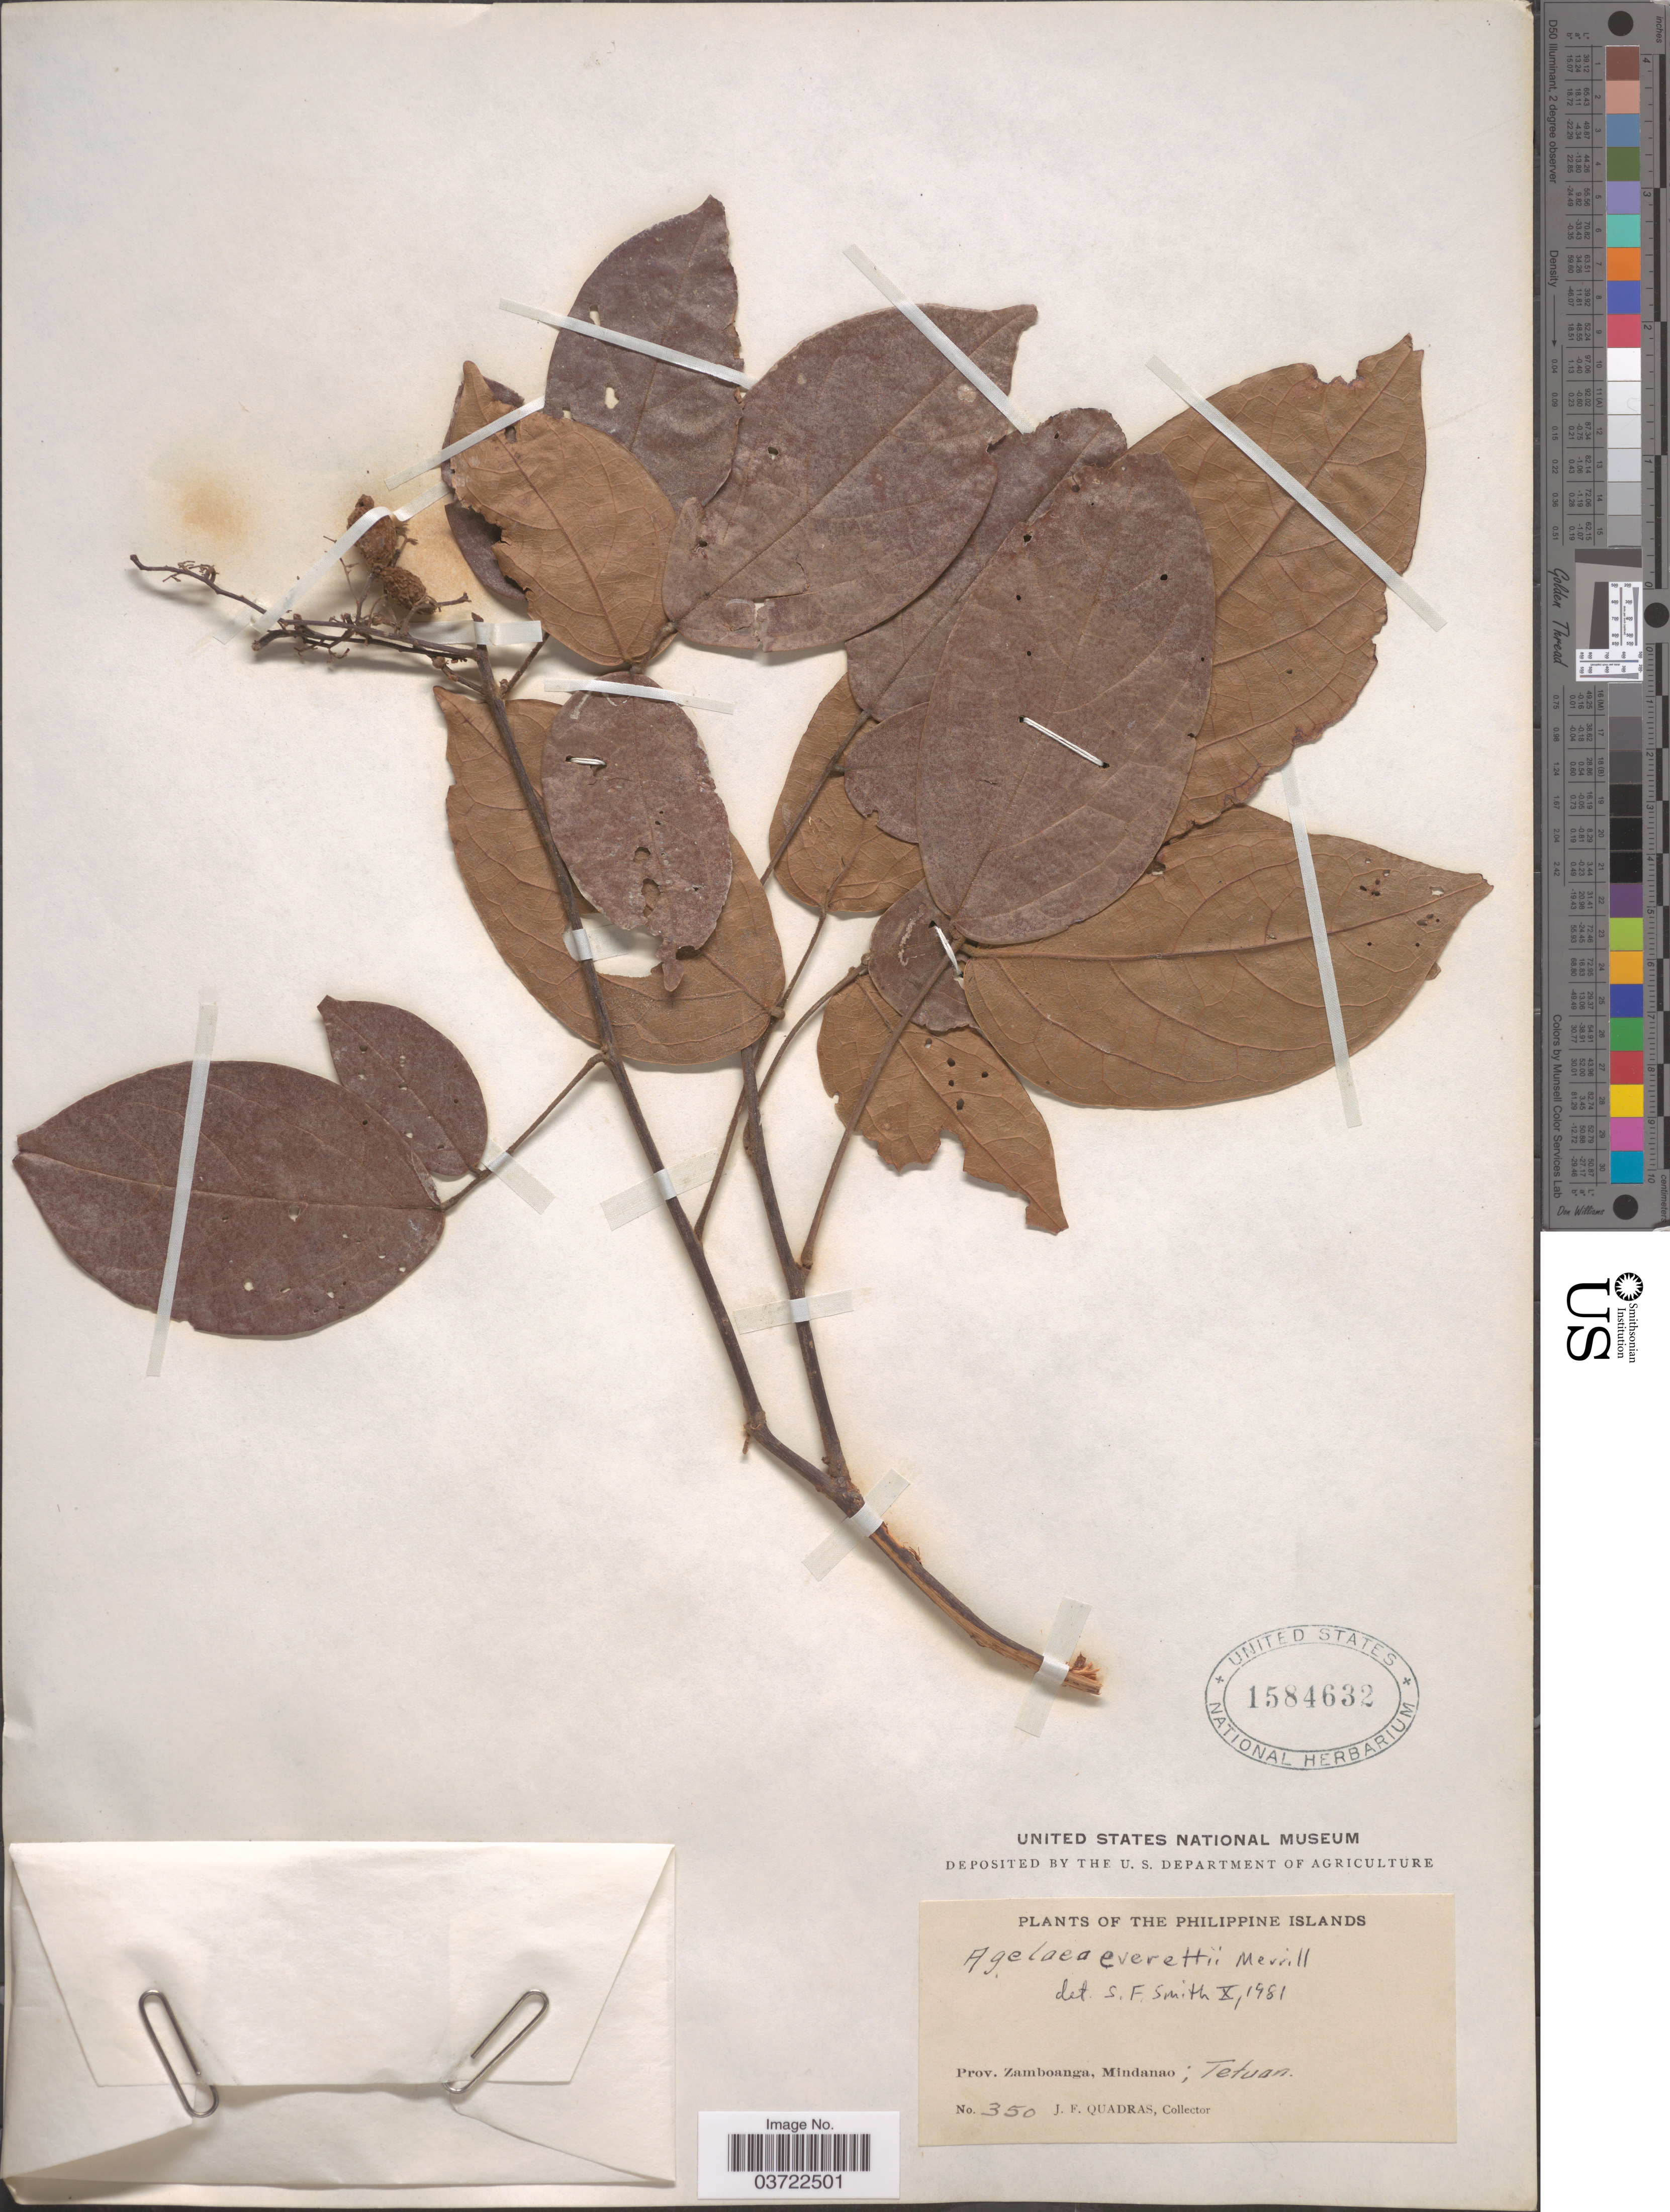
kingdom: Plantae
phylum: Tracheophyta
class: Magnoliopsida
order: Oxalidales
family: Connaraceae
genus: Agelaea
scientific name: Agelaea borneensis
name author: (Hook. f.) Merr.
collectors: J. Quadras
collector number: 350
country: Philippines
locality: Philippine Islands. Prov. Zamboanga, Mindanao; Tetuan.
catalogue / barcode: US 1584632